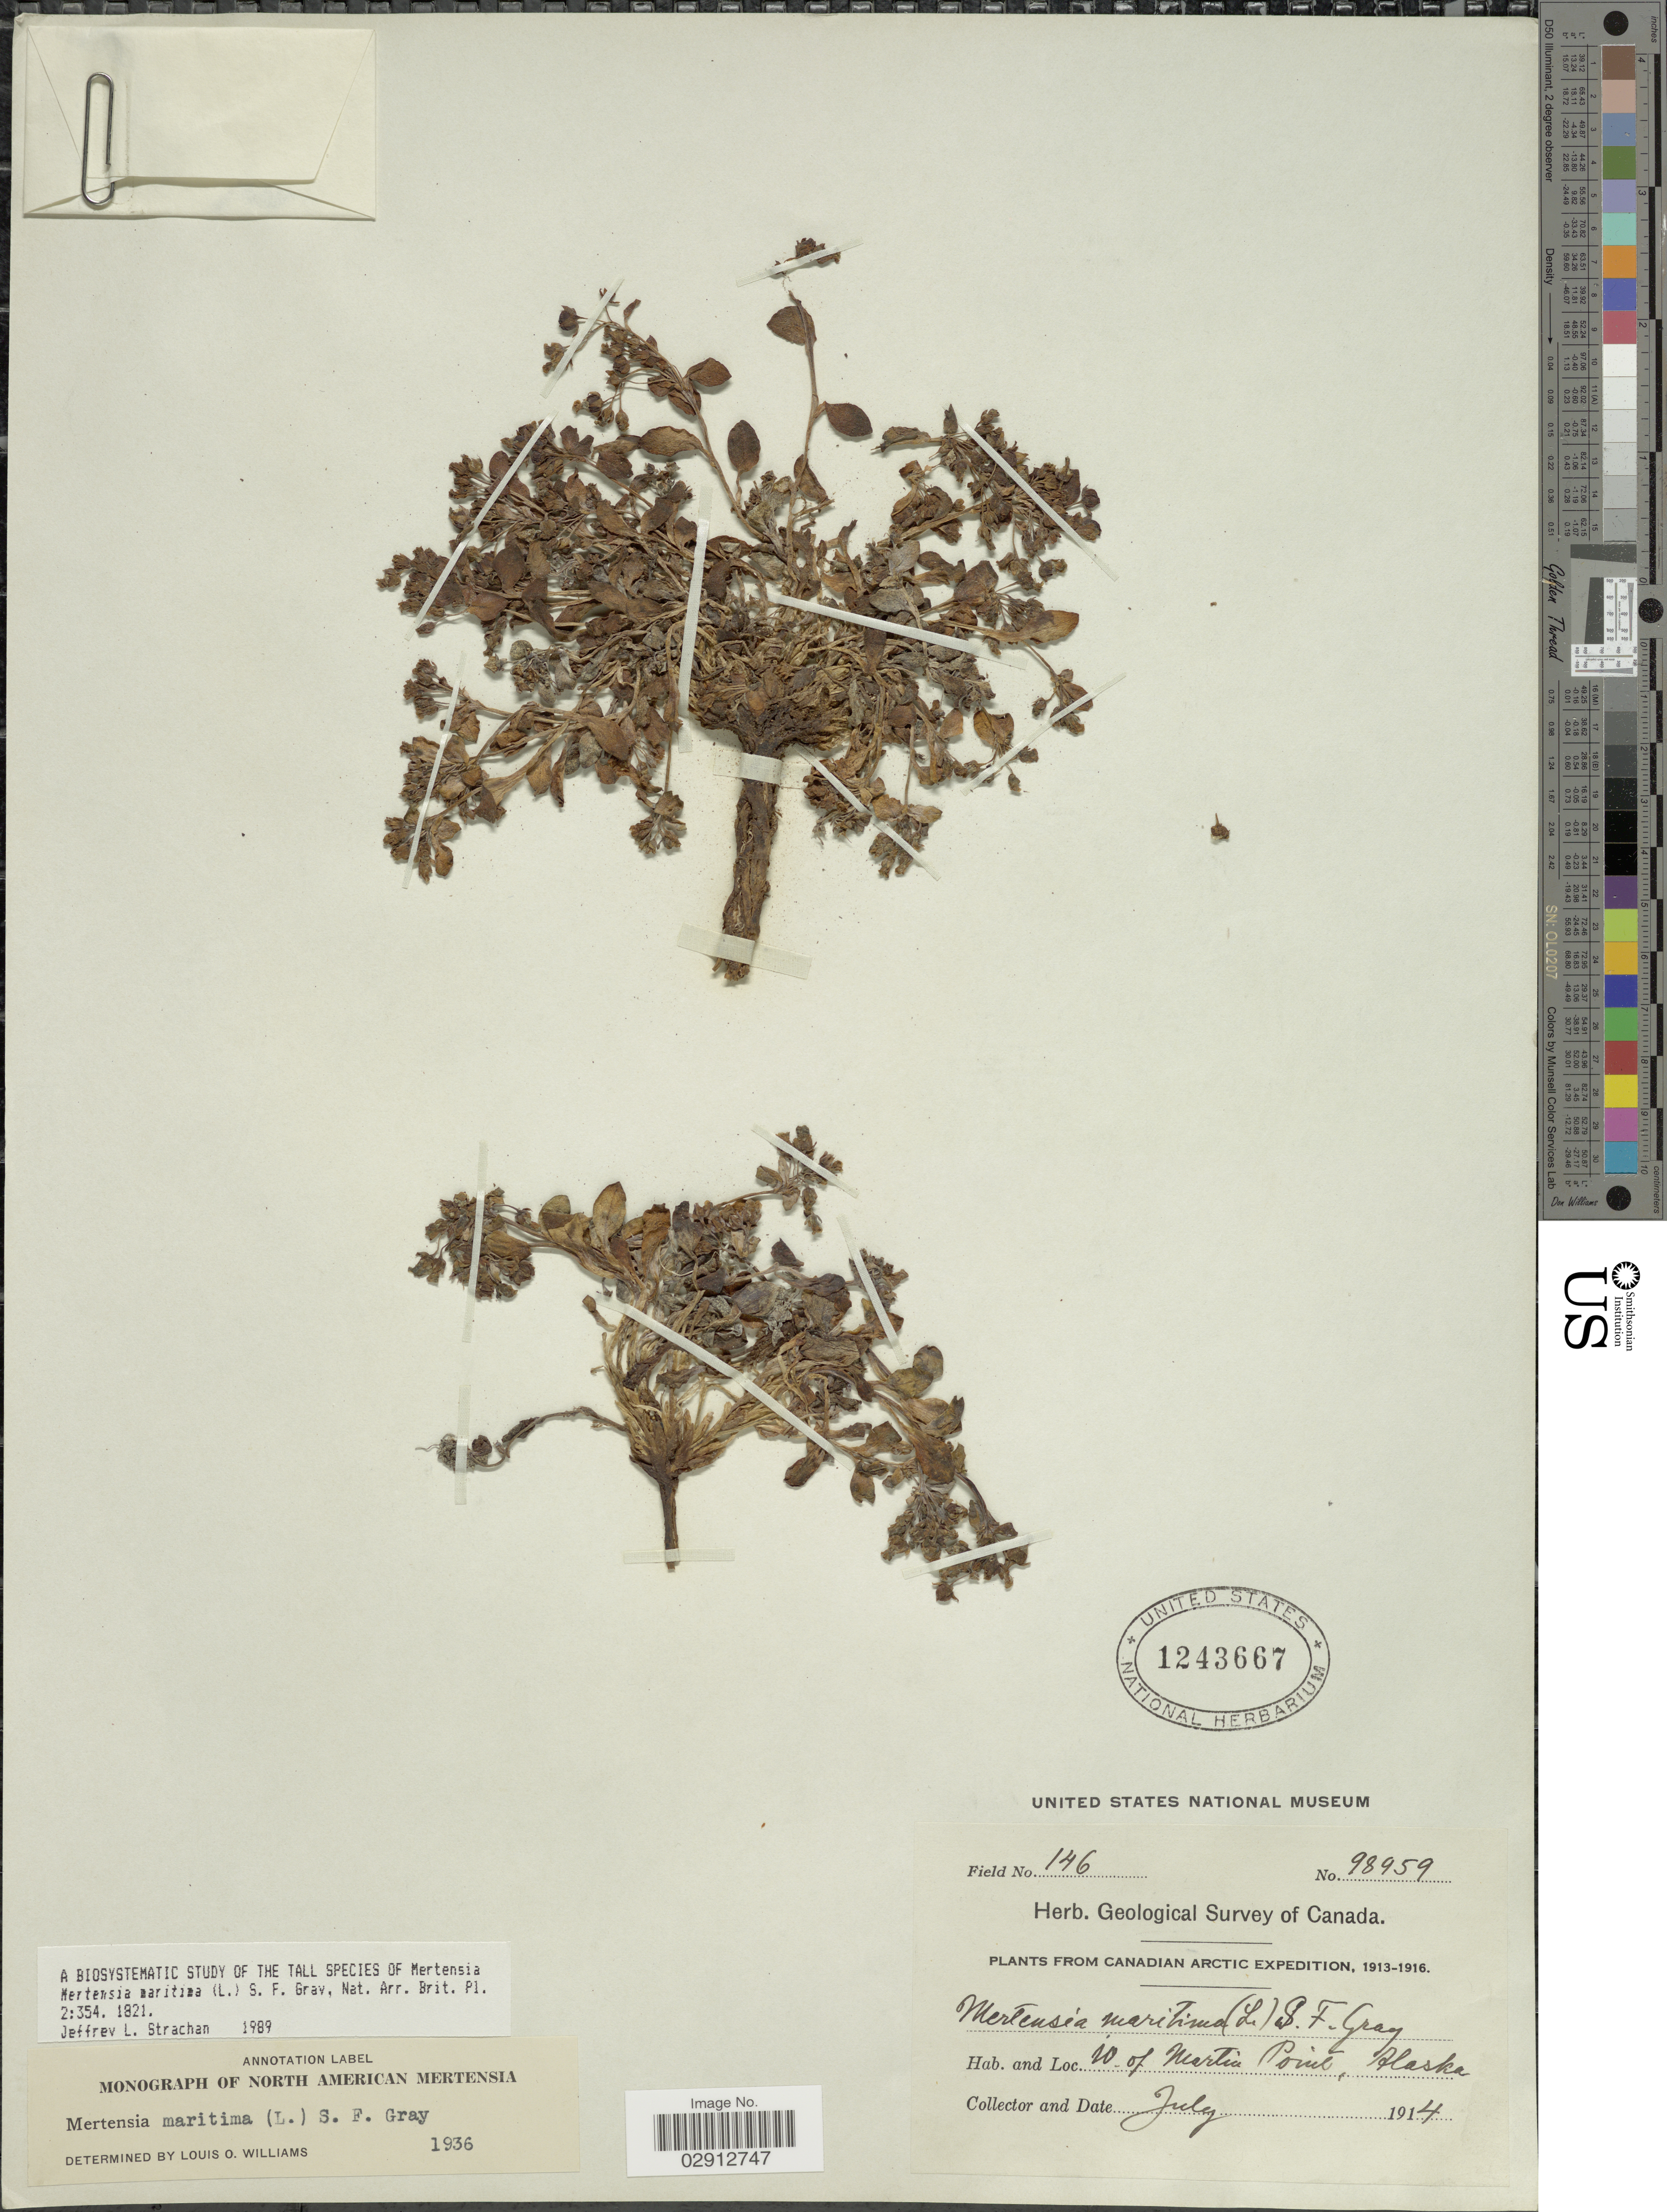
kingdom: Plantae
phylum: Tracheophyta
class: Magnoliopsida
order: Boraginales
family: Boraginaceae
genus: Mertensia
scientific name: Mertensia maritima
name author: (L.) S.F. Gray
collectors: Canadian Arctic Expedition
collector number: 146/98959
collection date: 1914-07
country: United States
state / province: Alaska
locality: Canadian Arctic. W. of Martin Point.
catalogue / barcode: US 1243667